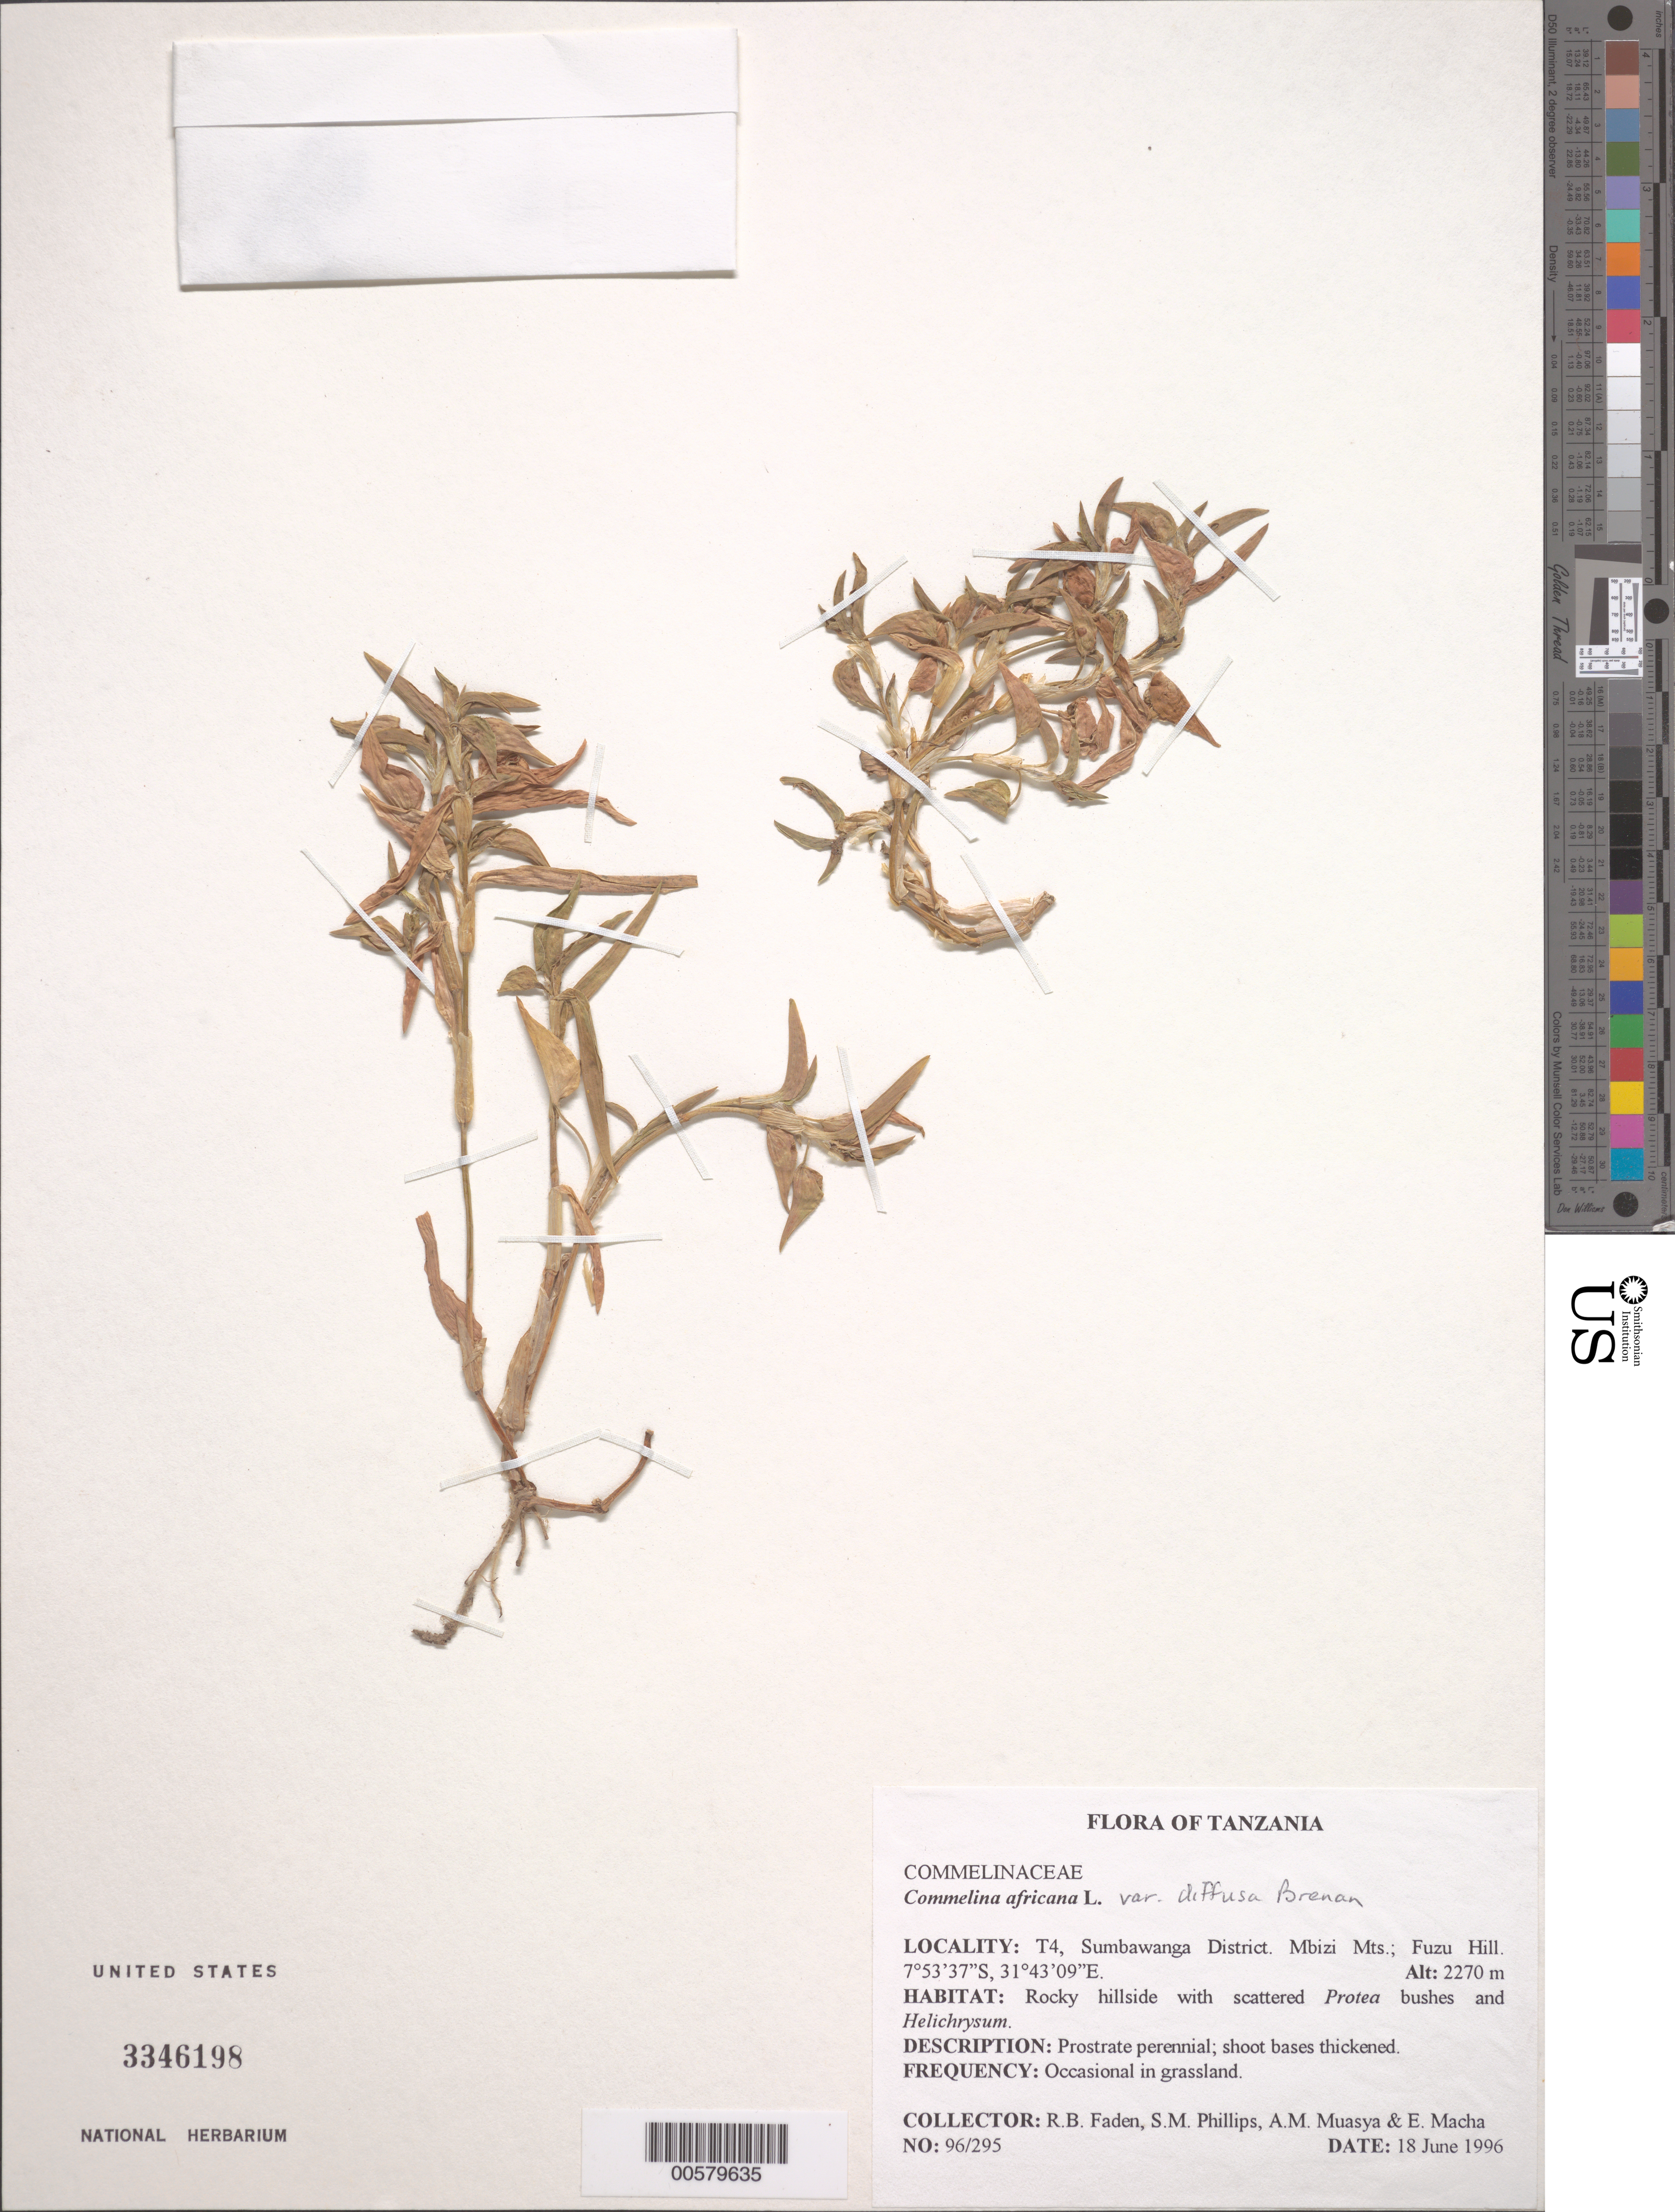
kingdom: Plantae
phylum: Tracheophyta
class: Liliopsida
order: Commelinales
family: Commelinaceae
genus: Commelina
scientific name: Commelina africana var. diffusa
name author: Brenan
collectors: R. B. Faden, S. M. Phillips, A. Muasya & E. Macha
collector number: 96/295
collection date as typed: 18 Jun 1996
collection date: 1996-06-18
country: Tanzania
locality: T4, sumbawanga dist., mbizi mts., fuzu hill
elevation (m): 2270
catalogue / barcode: US 3346198